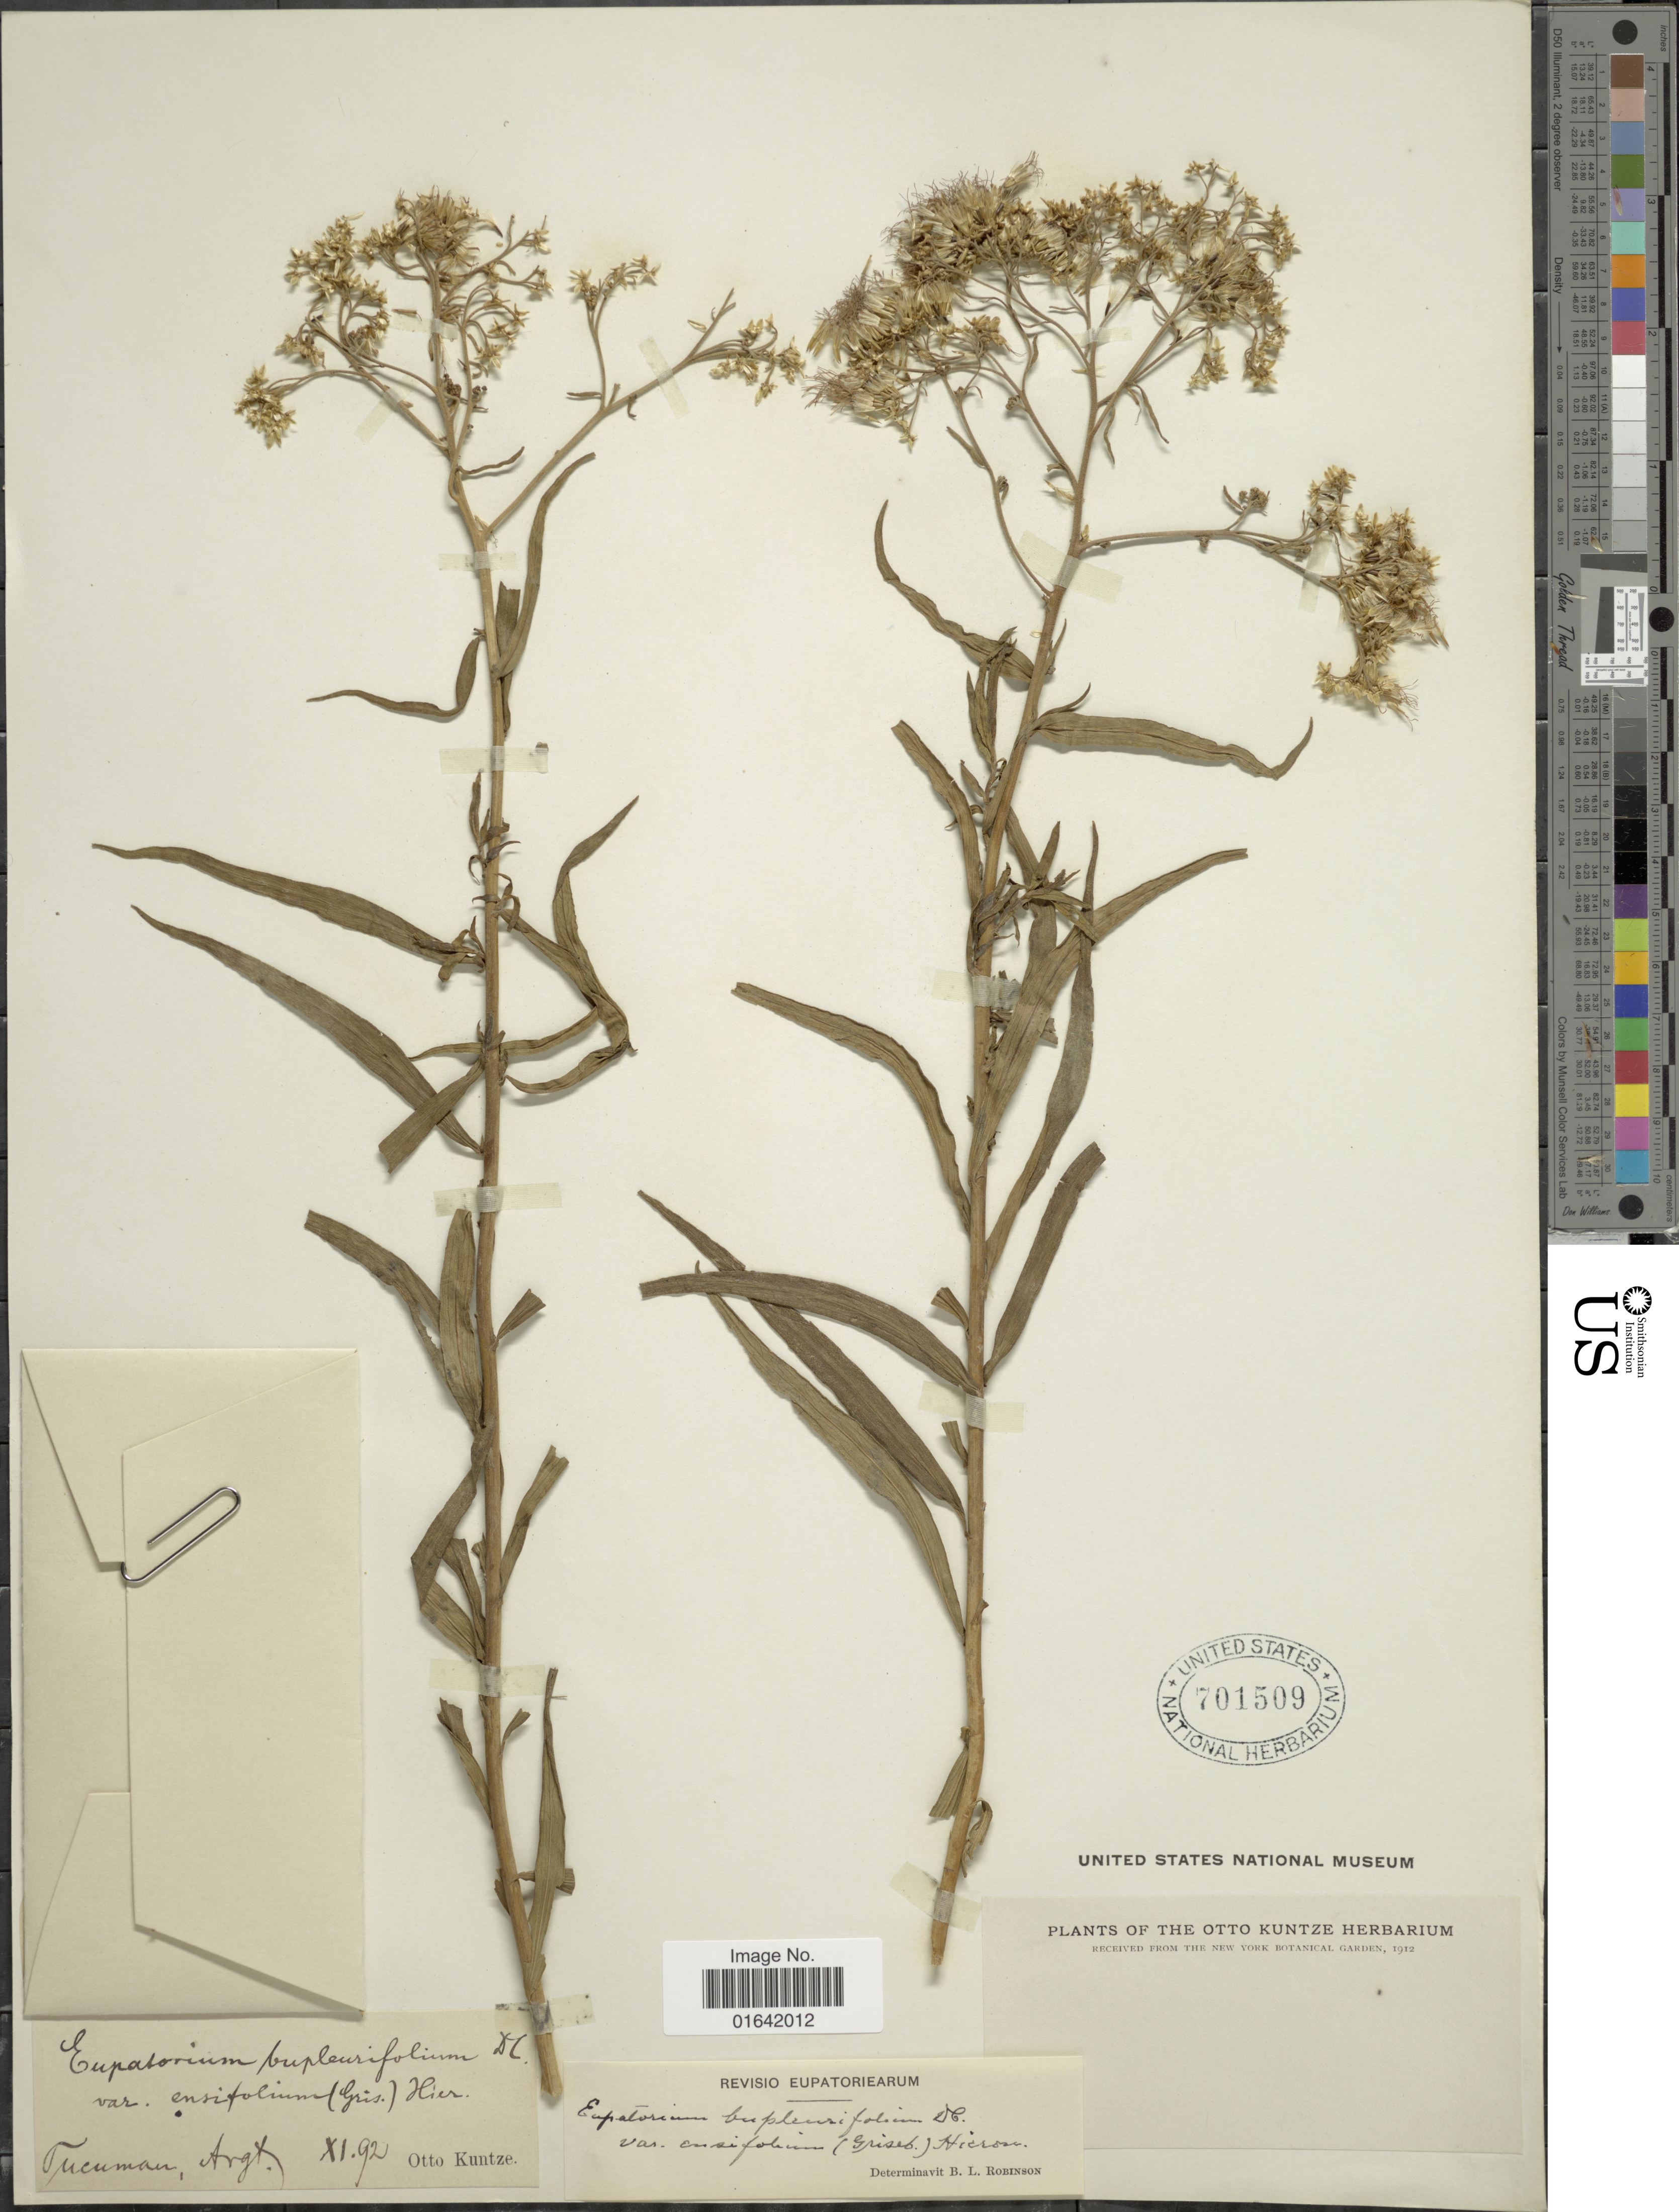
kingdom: Plantae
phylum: Tracheophyta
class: Magnoliopsida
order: Asterales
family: Asteraceae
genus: Campovassouria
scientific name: Campovassouria bupleurifolia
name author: (DC.) R.M. King & H. Rob.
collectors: C.E.O. Kuntze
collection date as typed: Transcribed d/m/y: /11/92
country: Argentina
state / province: Tucuman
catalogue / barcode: US 701509